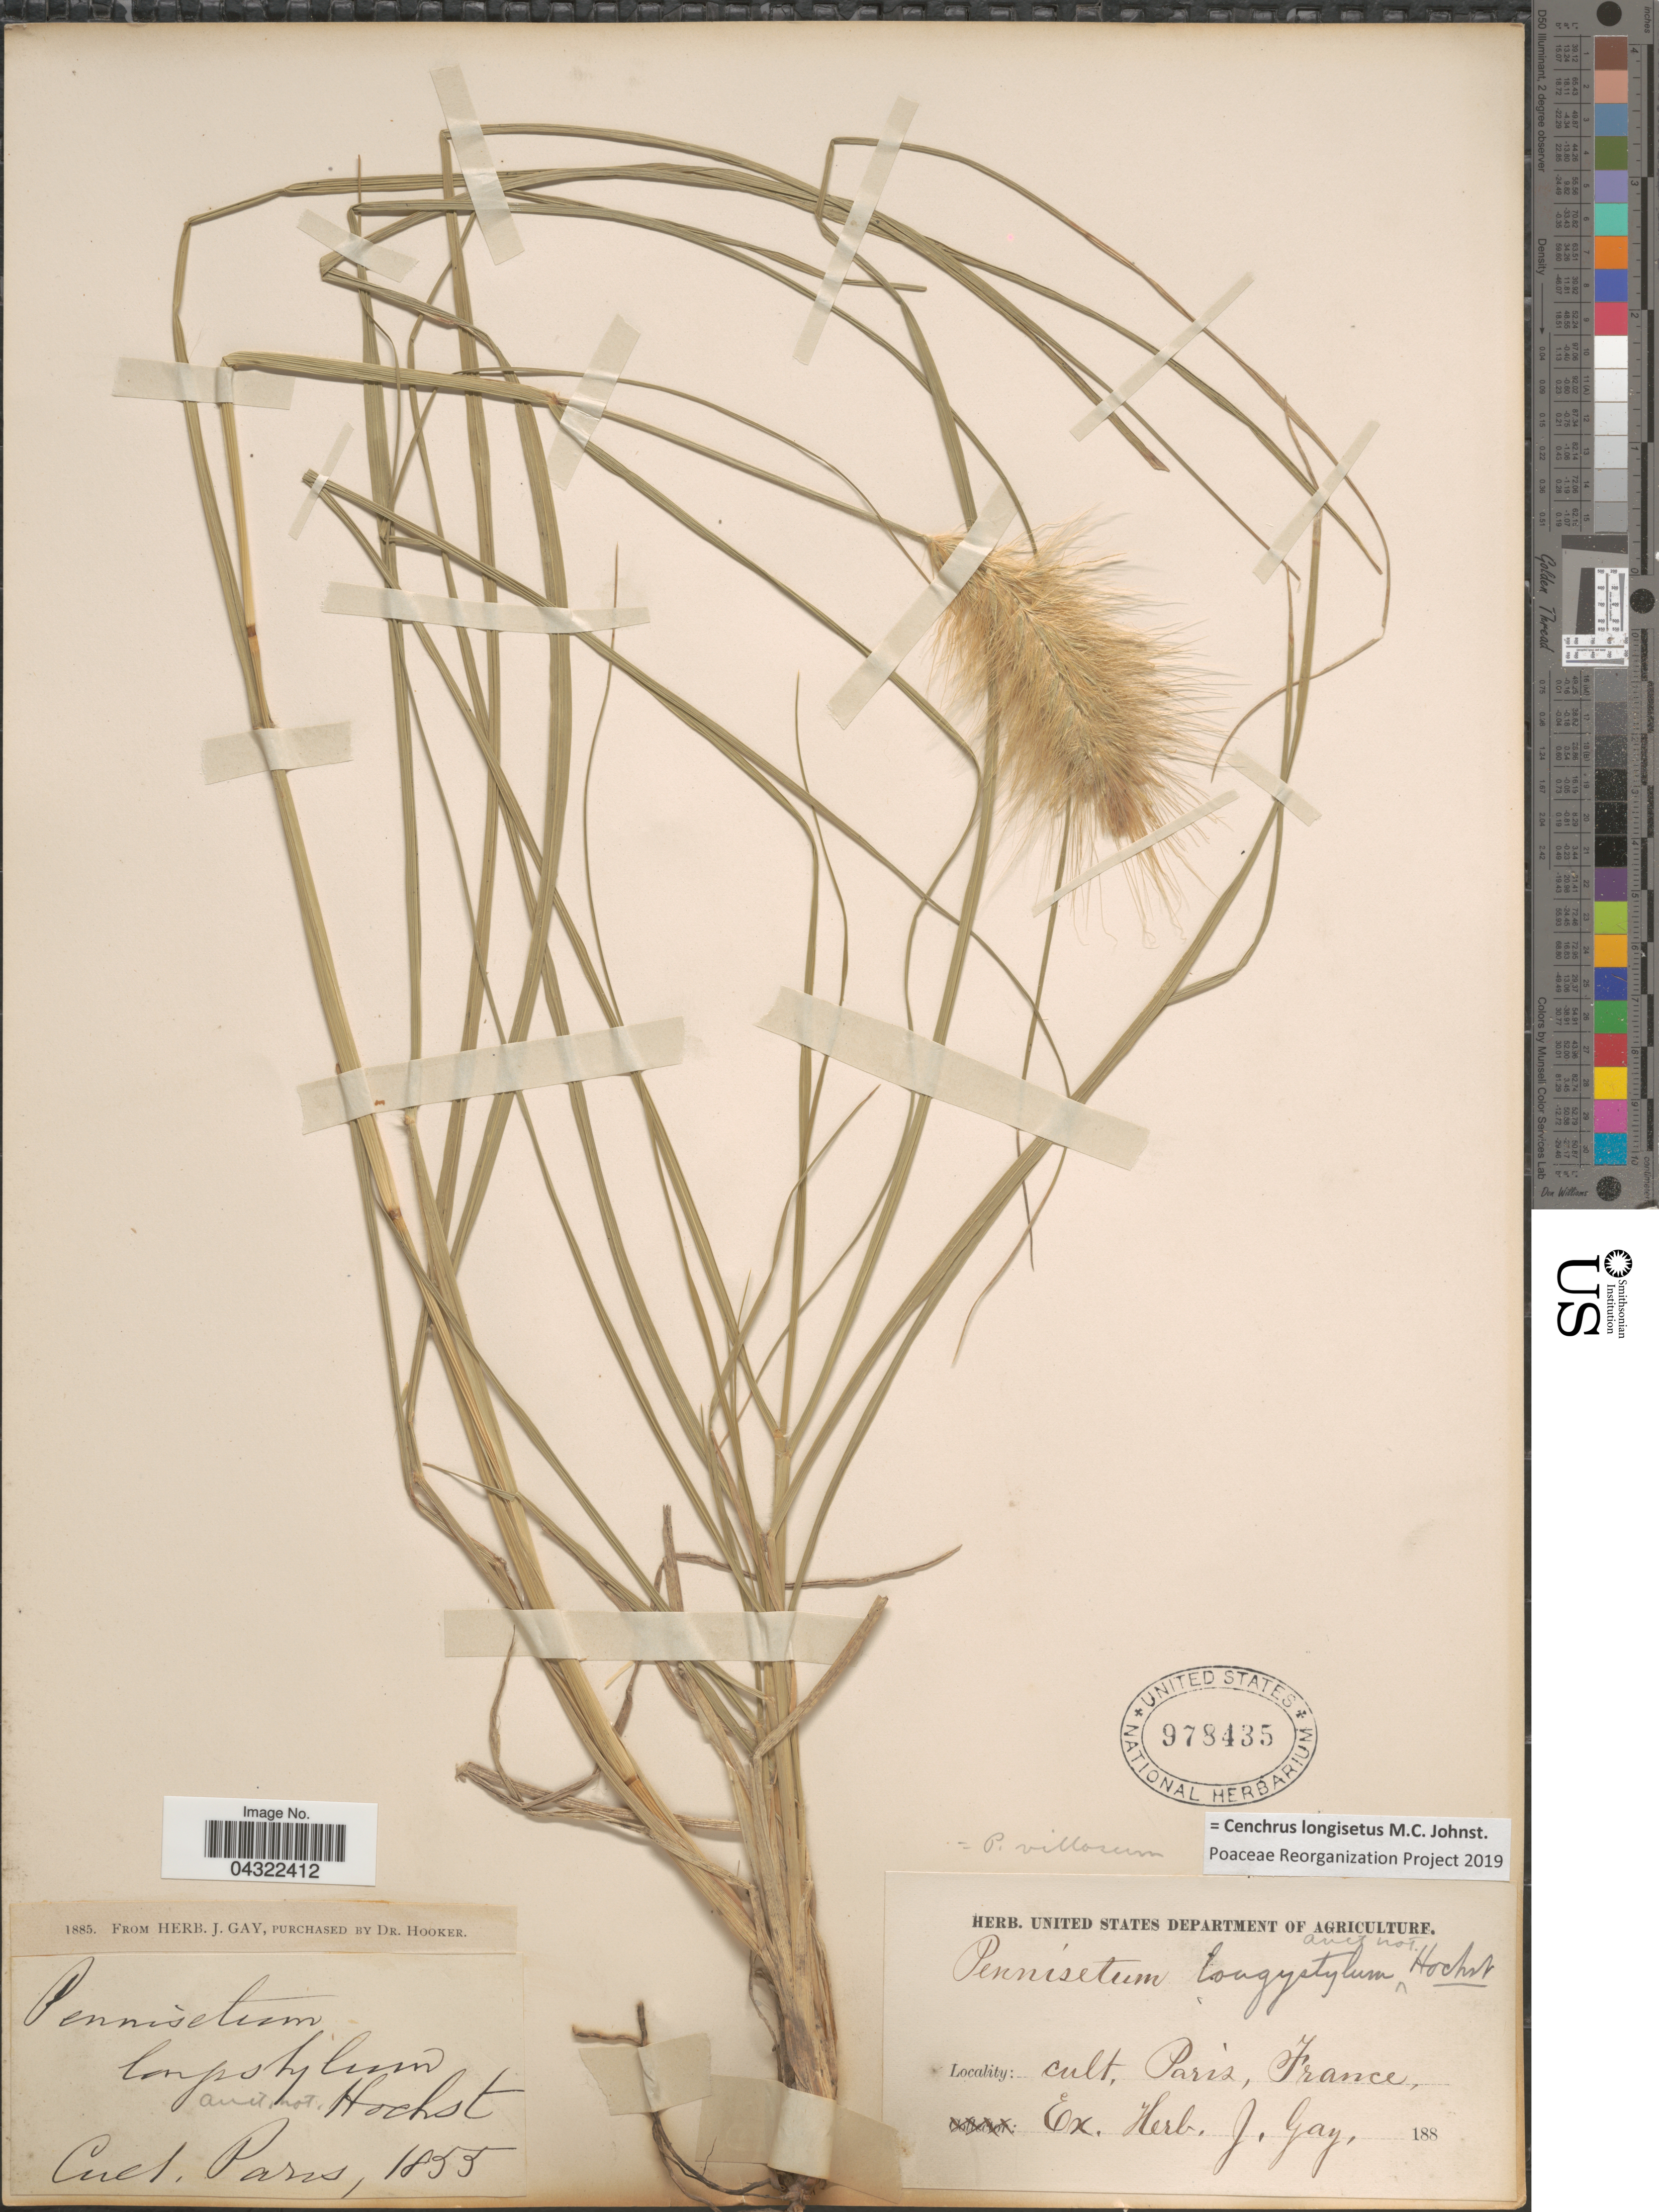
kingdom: Plantae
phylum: Tracheophyta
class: Liliopsida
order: Poales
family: Poaceae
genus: Cenchrus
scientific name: Cenchrus longisetus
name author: M.C. Johnst.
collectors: ex herb. J. Gay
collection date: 1855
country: France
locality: Paris.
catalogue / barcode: US 978435